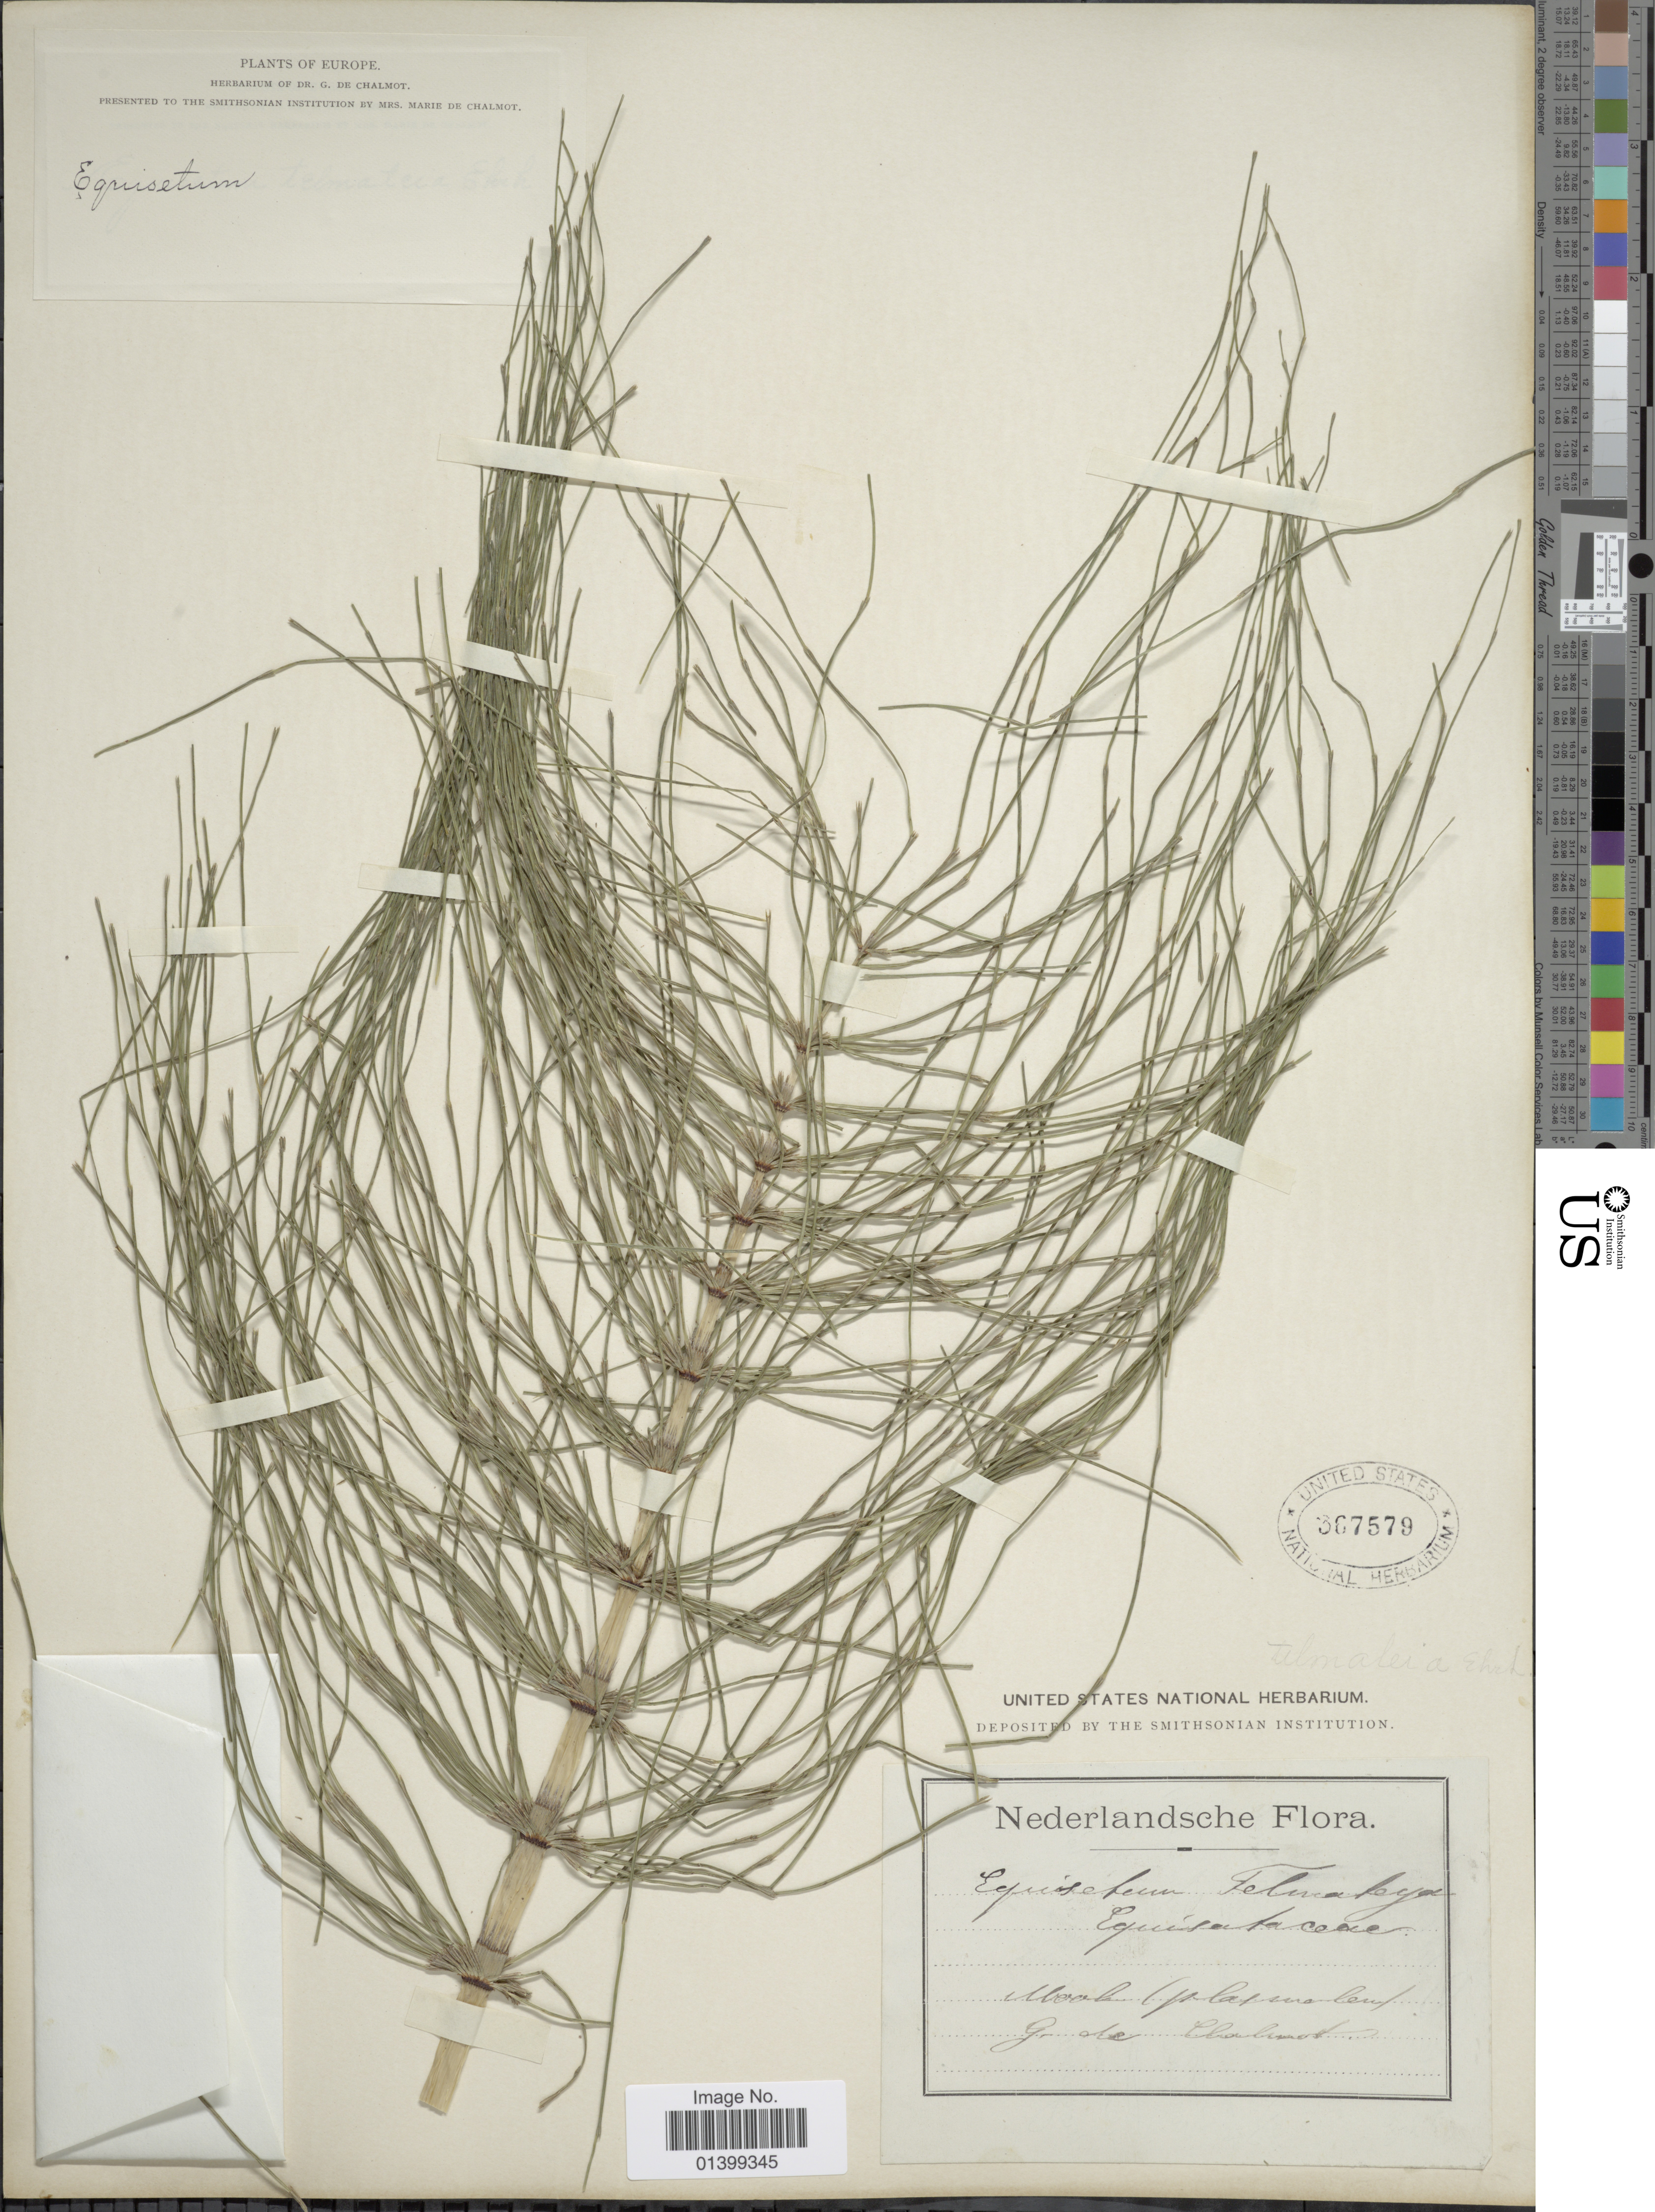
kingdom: Plantae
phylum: Tracheophyta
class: Polypodiopsida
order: Equisetales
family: Equisetaceae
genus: Equisetum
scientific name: Equisetum telmateia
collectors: G. de Chalmot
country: Netherlands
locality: Mook (Plasmolen).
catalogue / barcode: US 367579